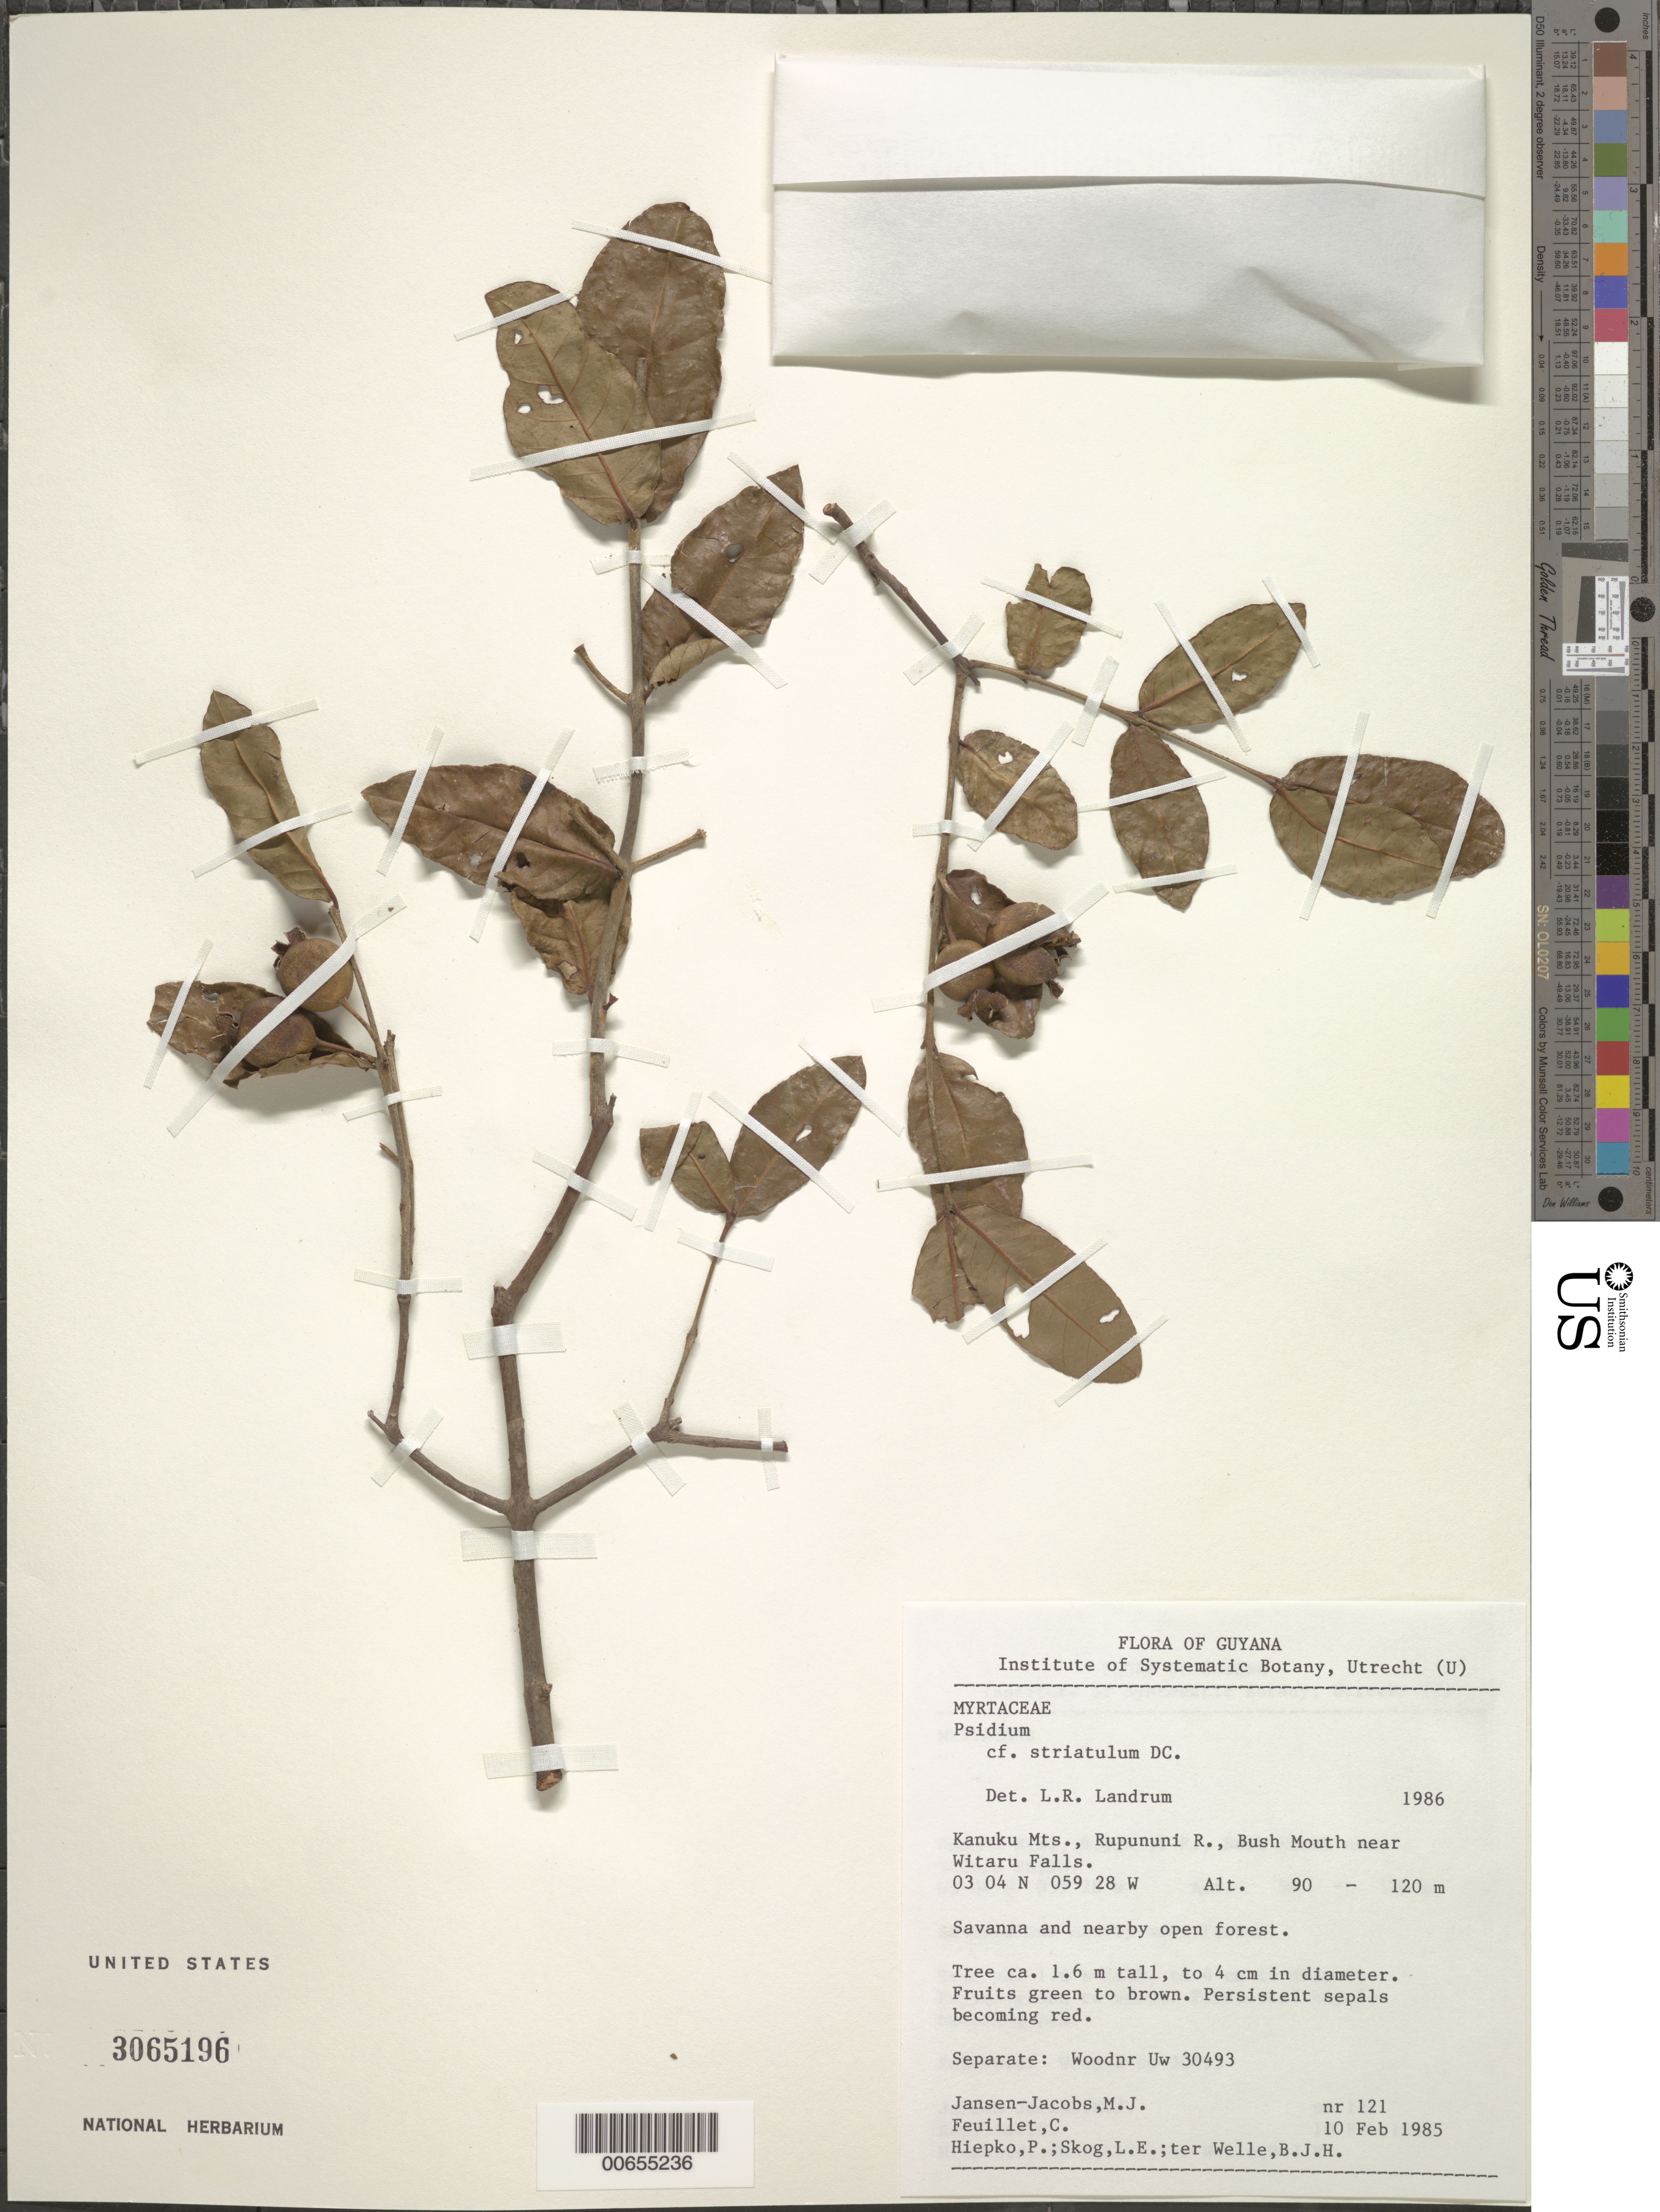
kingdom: Plantae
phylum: Tracheophyta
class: Magnoliopsida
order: Myrtales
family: Myrtaceae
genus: Psidium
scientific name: Psidium striatulum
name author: DC.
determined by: Landrum, L. R.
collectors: M. J. Jansen-Jacobs, C. Feuillet, P. H. Hiepko, L. E. Skog & B. Welle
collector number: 121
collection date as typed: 10-Feb-85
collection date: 1985-02-10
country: Guyana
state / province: U. Takutu-U. Essequibo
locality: Kanuku Mts., Rupununi R., Bush Mouth near Witaru Falls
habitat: Savanna and nearby open forest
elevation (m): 90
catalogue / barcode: US 3065196